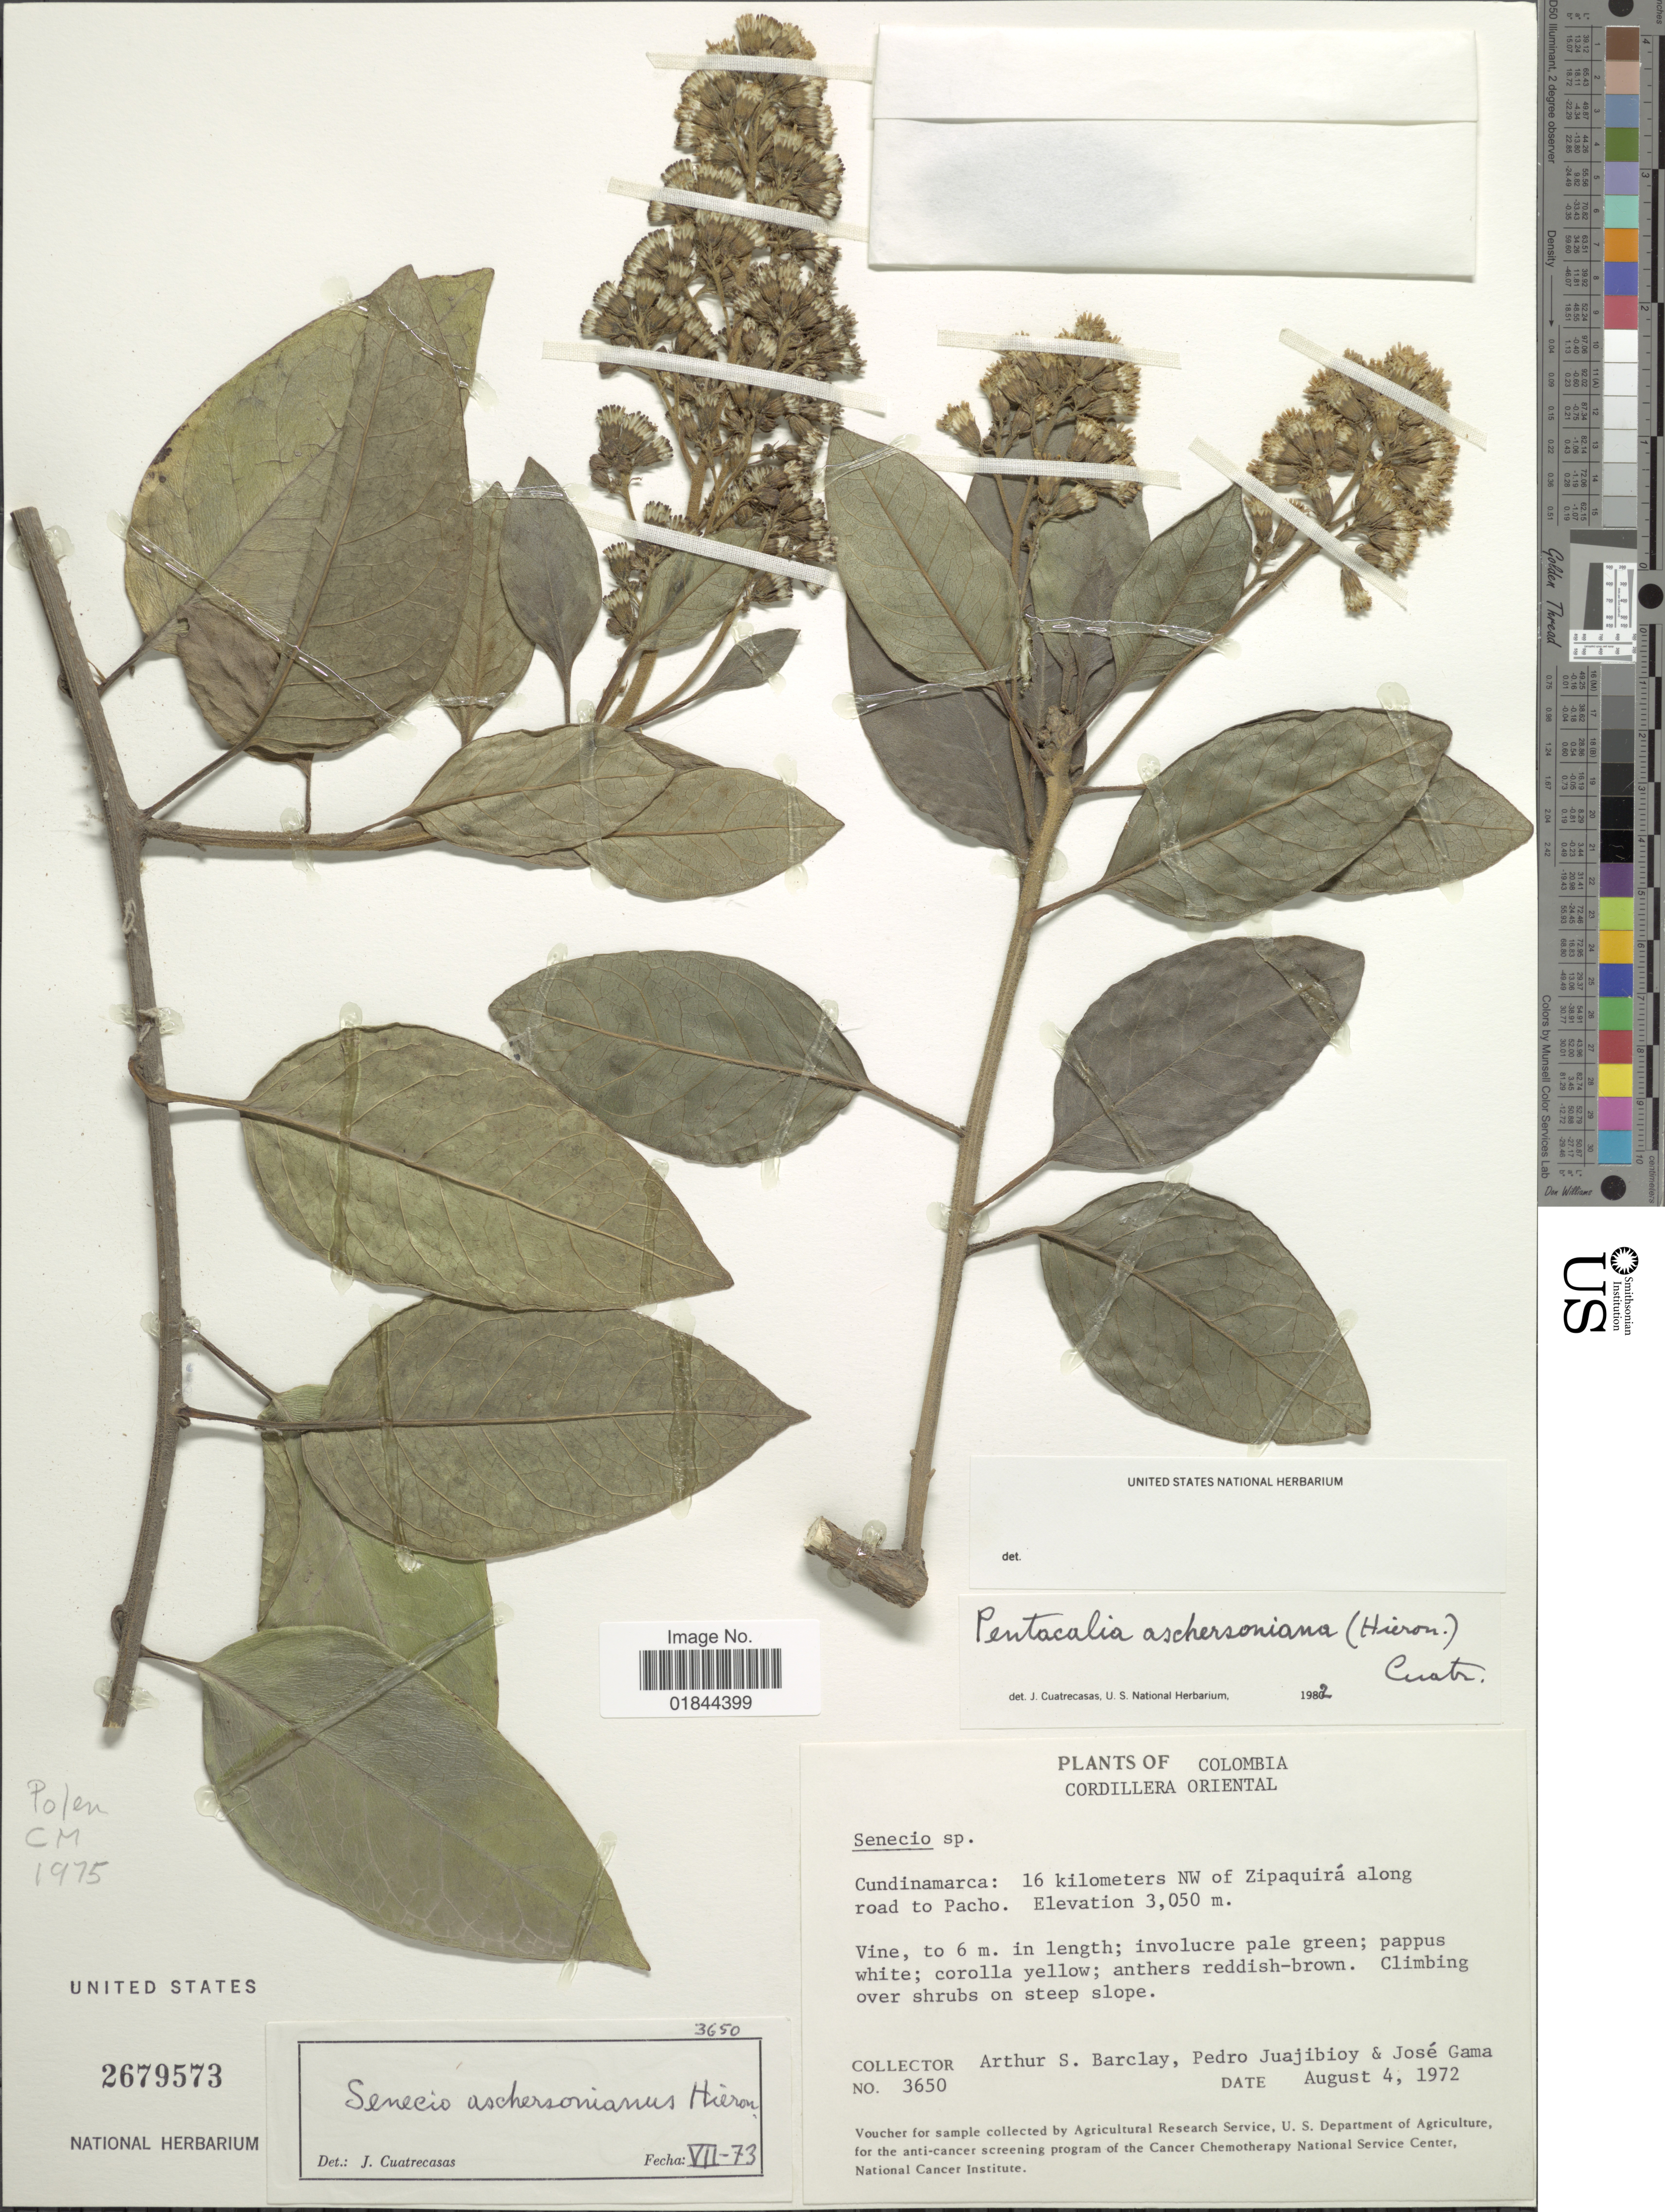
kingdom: Plantae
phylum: Tracheophyta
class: Magnoliopsida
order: Asterales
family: Asteraceae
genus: Pentacalia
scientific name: Pentacalia aschersonianus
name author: (Hieron.) Cuatrec.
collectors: A. S. Barclay, P. Juajibioy & J. Gama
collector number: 3650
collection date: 1972-08-04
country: Colombia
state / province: Cundinamarca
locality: Cordillera Oriental, Cundinamarca: 16 kilometers NW of Zipaquirá along road to Pacho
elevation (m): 3050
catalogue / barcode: US 2679573